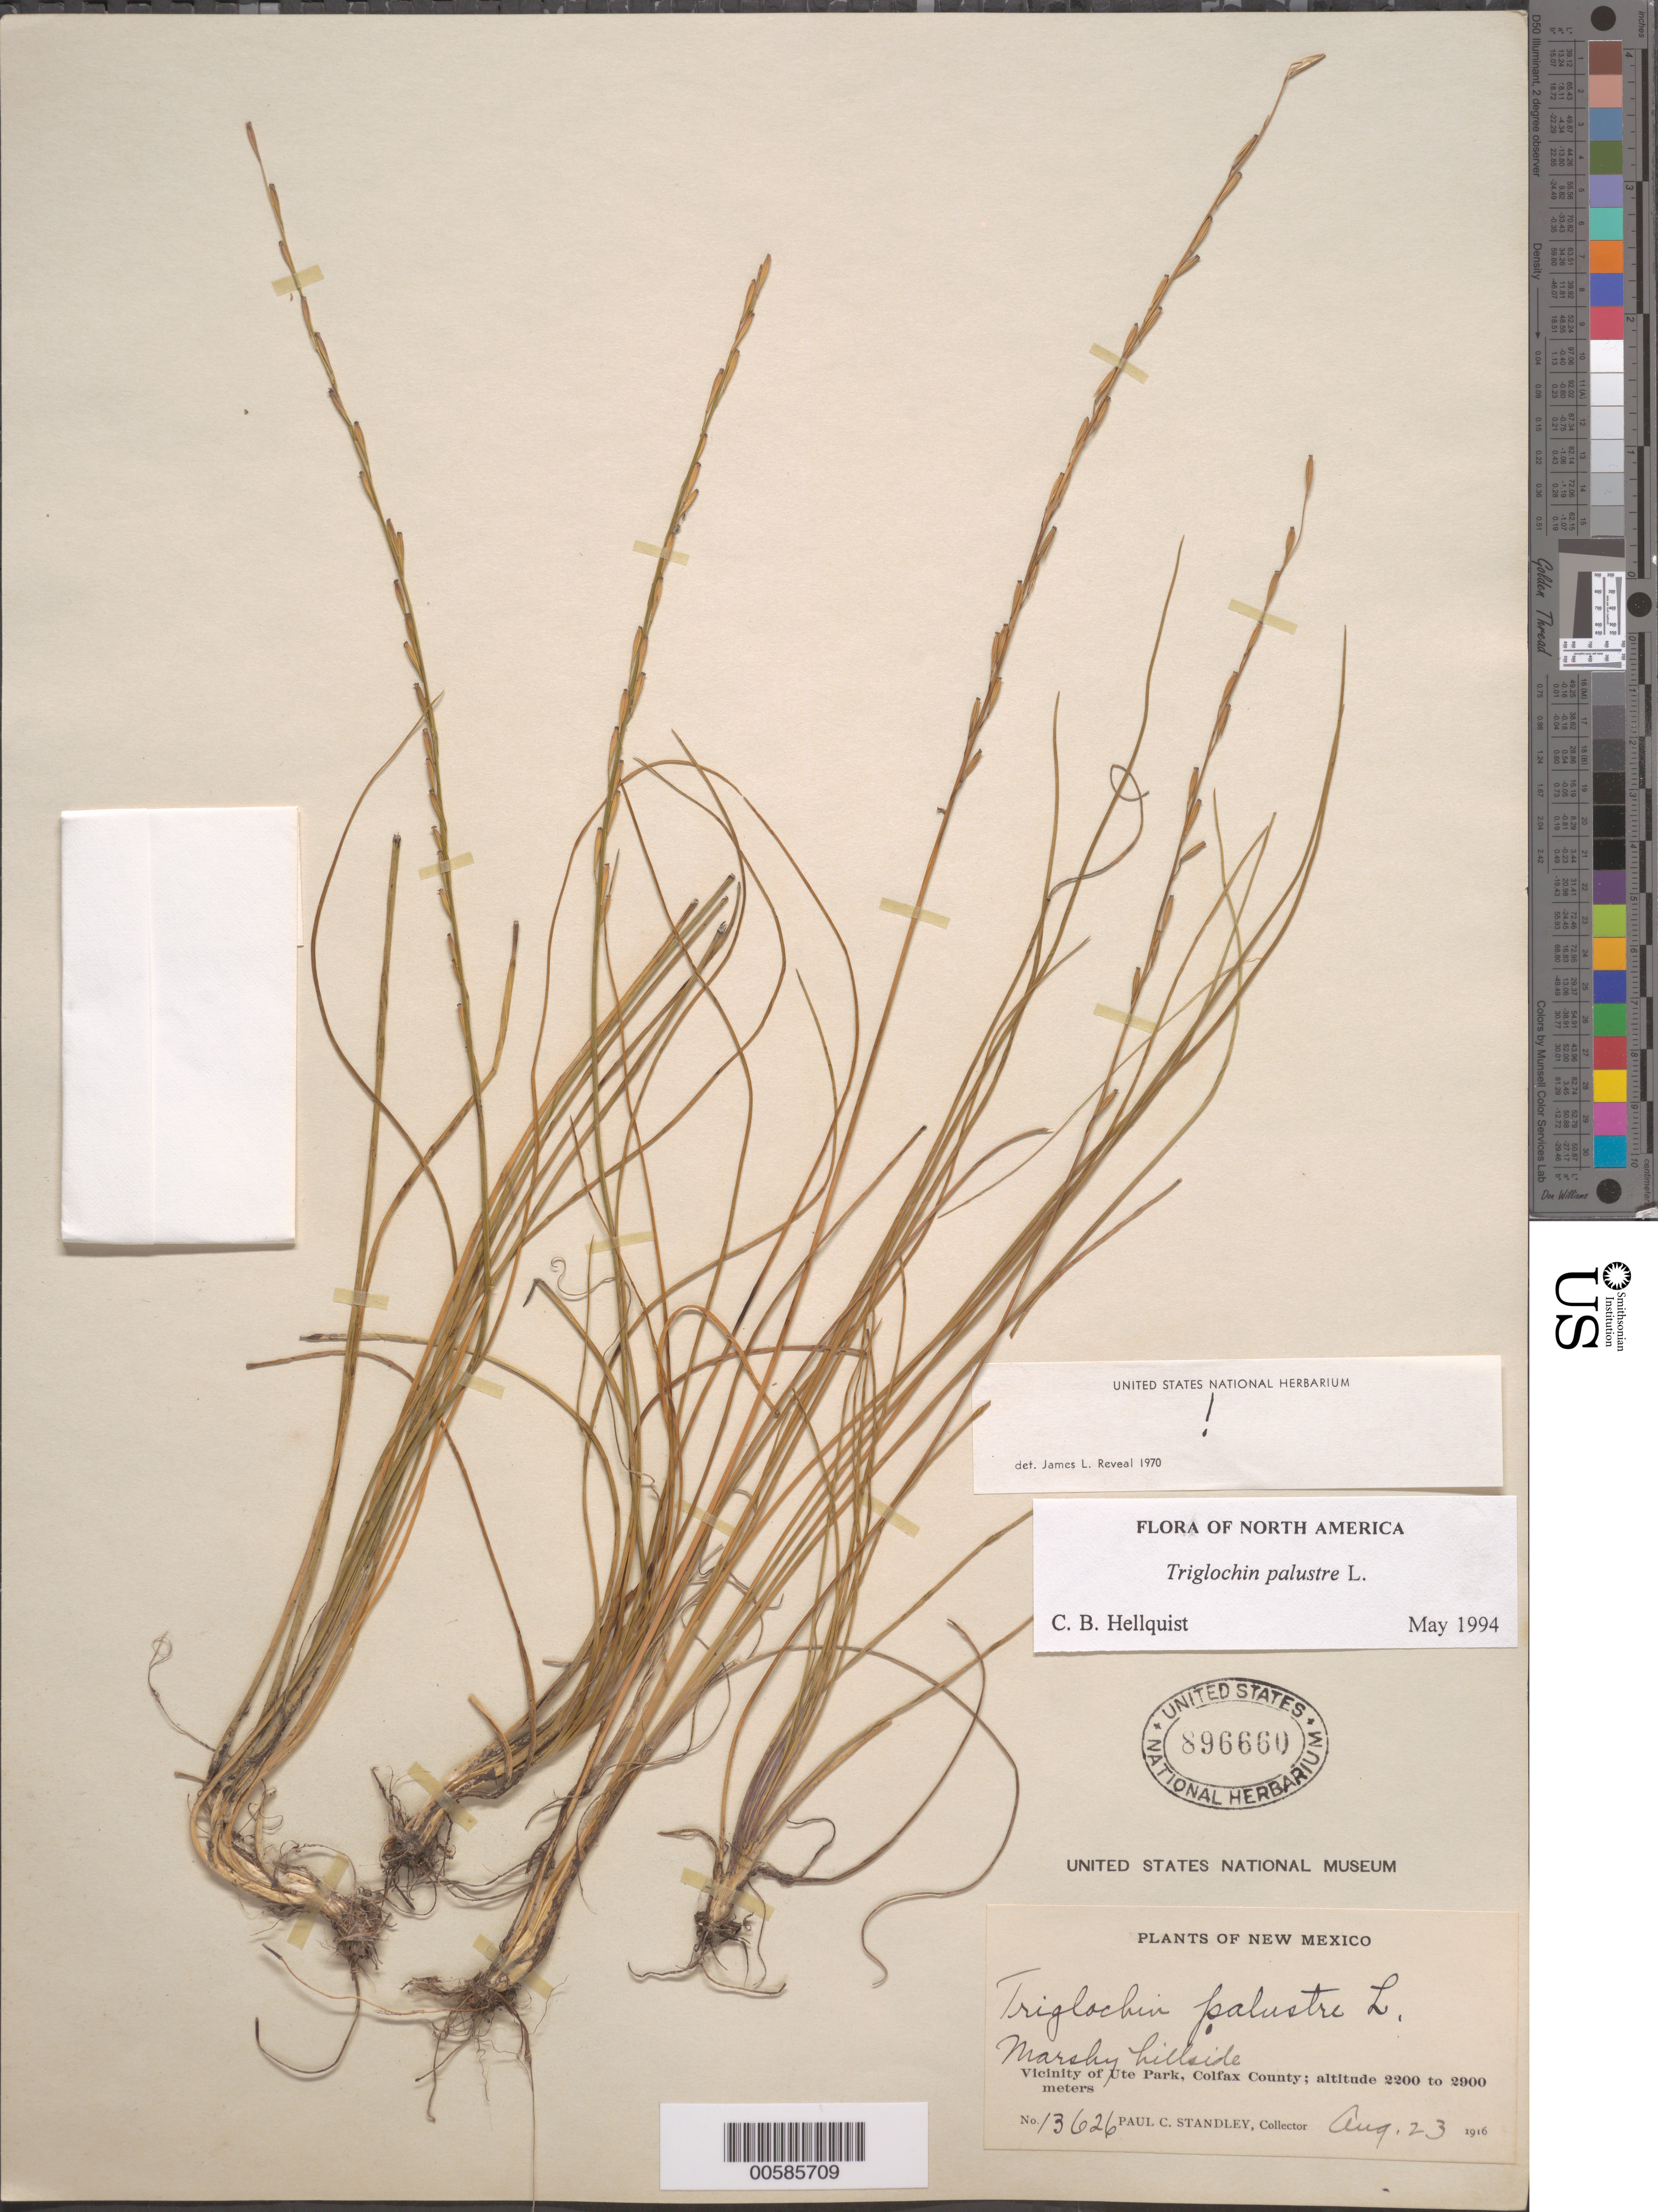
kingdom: Plantae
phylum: Tracheophyta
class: Liliopsida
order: Alismatales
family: Juncaginaceae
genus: Triglochin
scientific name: Triglochin palustris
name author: L.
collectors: P. C. Standley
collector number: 13626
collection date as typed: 23 Aug 1916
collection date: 1916-08-23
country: United States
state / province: New Mexico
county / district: Colfax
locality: Ute Park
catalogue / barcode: US 896660